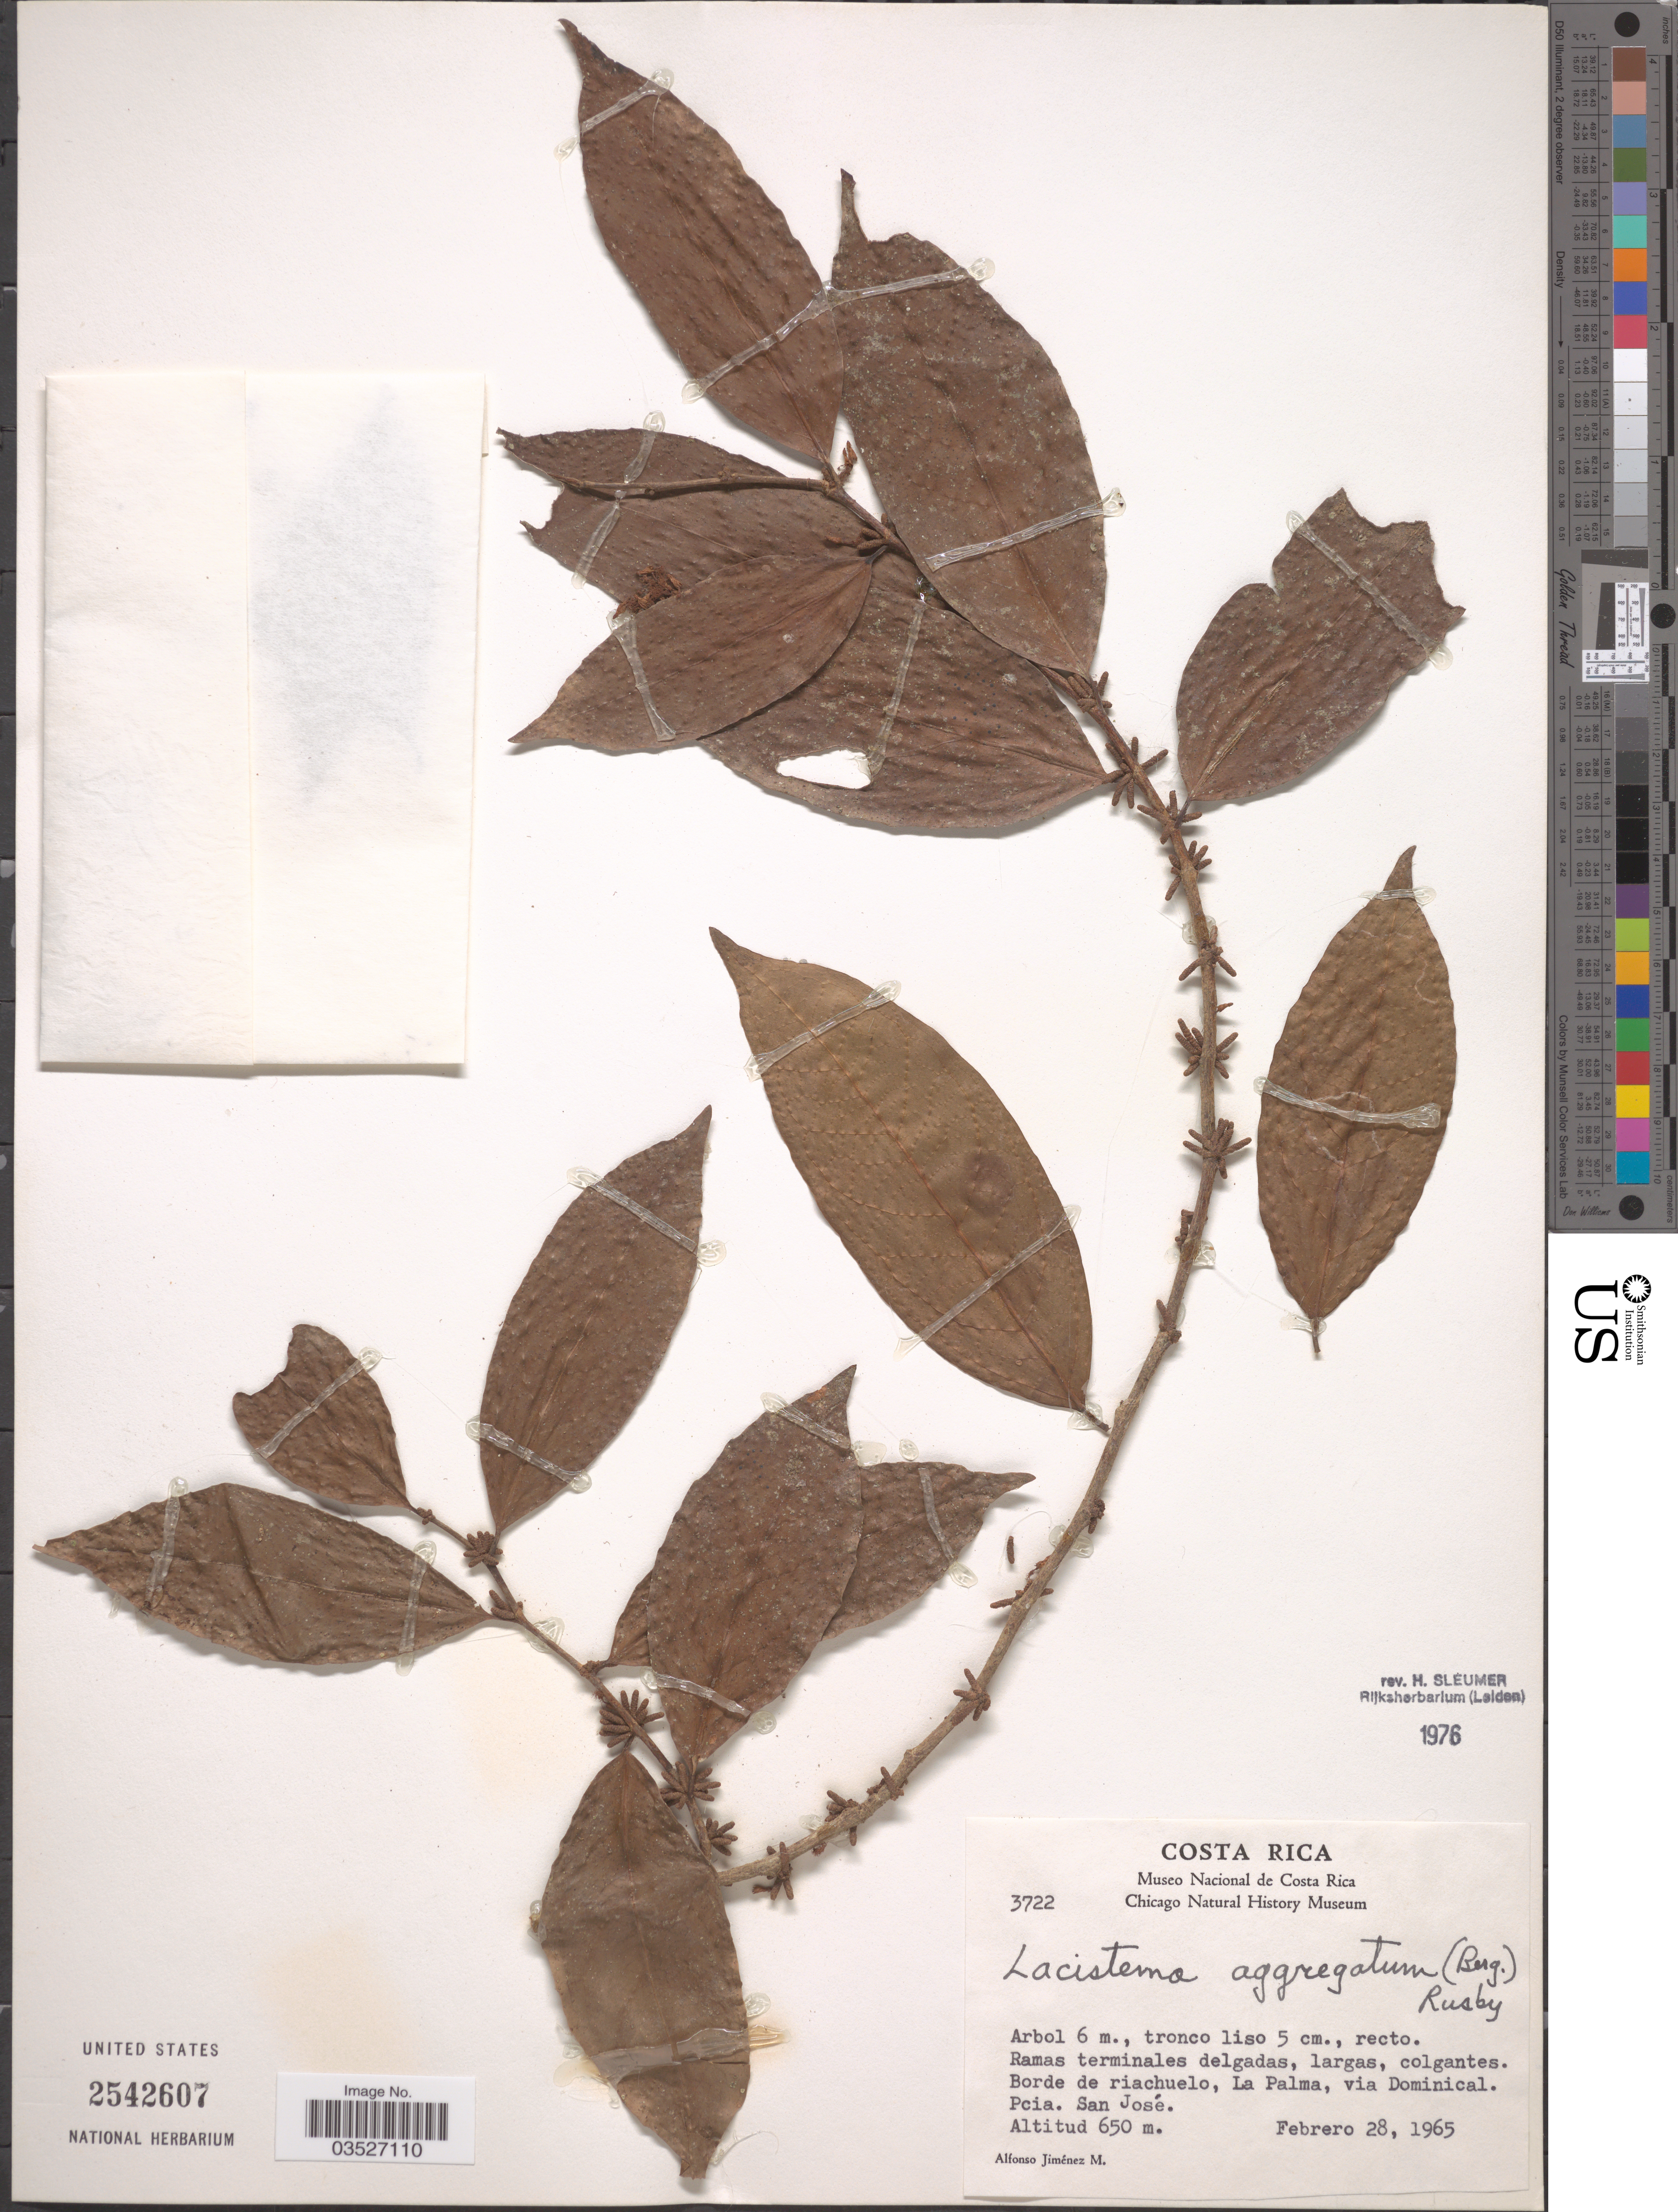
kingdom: Plantae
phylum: Tracheophyta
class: Magnoliopsida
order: Malpighiales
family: Lacistemataceae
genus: Lacistema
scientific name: Lacistema aggregatum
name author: (P.J. Bergius) Rusby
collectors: A. Jimenez M.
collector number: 3722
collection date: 1965-02-28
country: Costa Rica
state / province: San José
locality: Borde de riachuelo, La Palma, via Dominical. Pcia. San José.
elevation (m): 650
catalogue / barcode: US 2542607